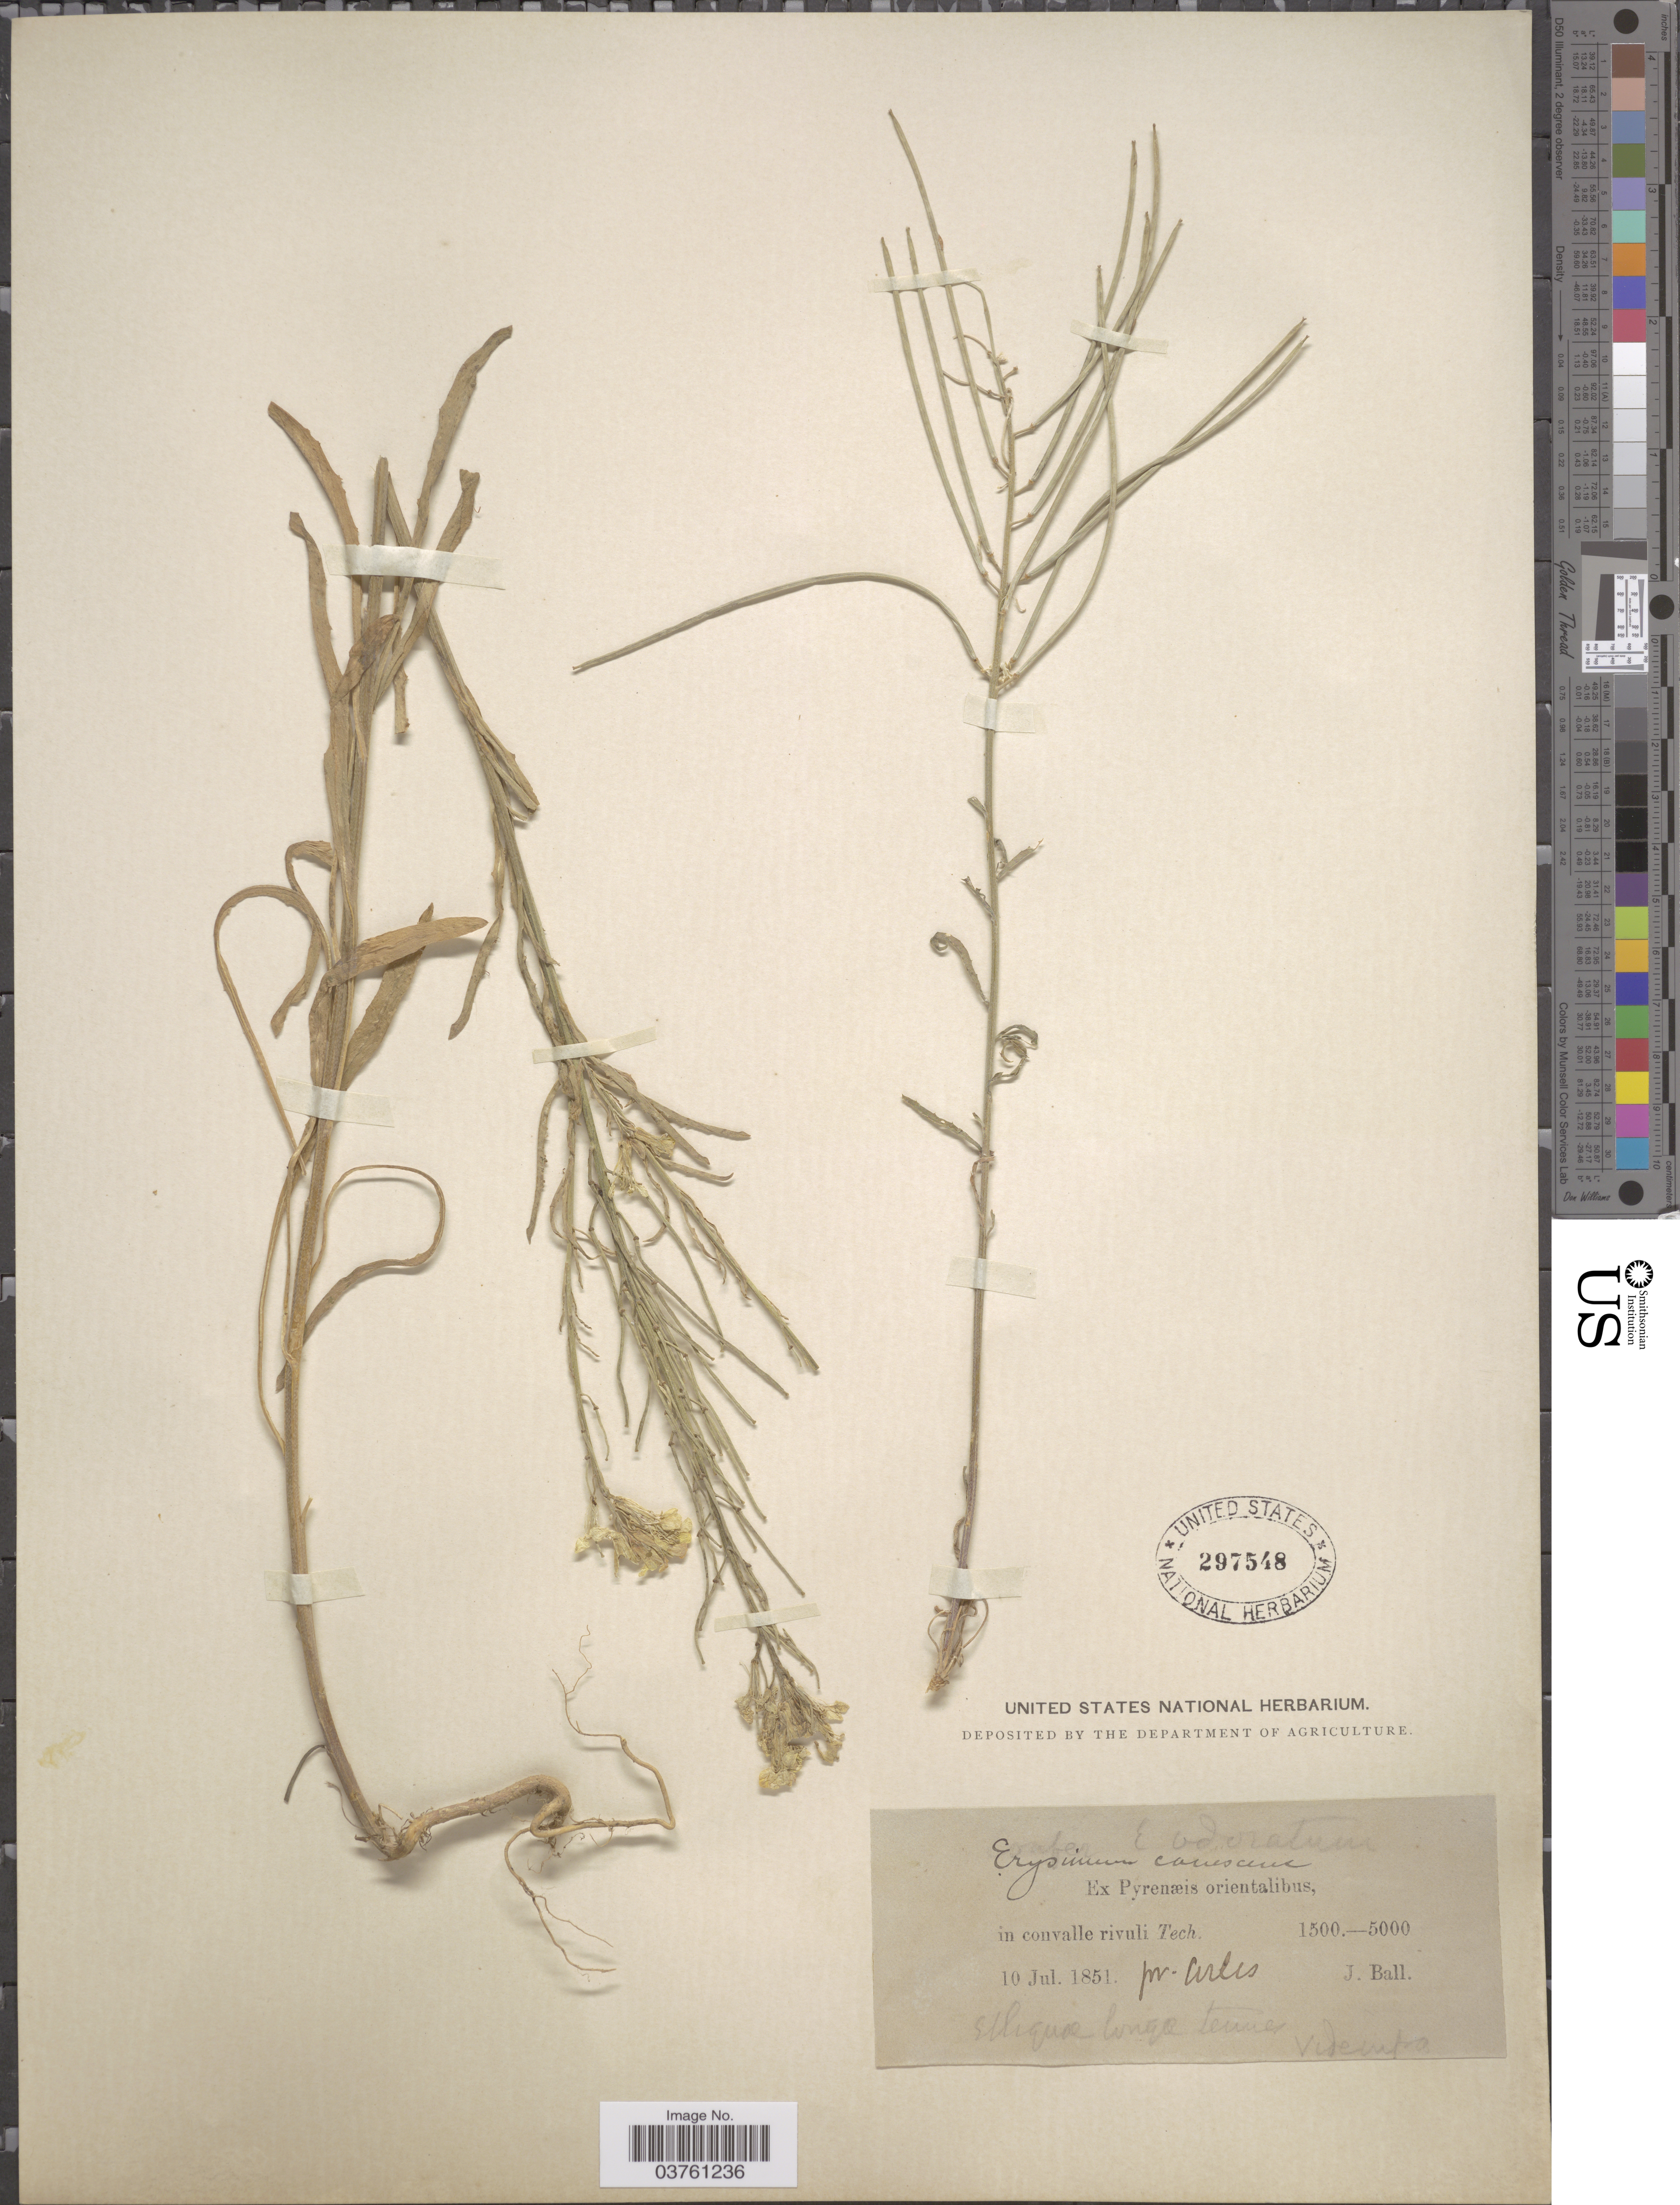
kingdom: Plantae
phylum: Tracheophyta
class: Magnoliopsida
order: Brassicales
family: Brassicaceae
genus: Erysimum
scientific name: Erysimum canescens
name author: Roth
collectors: J. Ball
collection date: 1851-07-10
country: France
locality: Ex Pyrenæis orientalibus, in convalle rivuli Tech. pr. Arles.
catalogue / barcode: US 297548